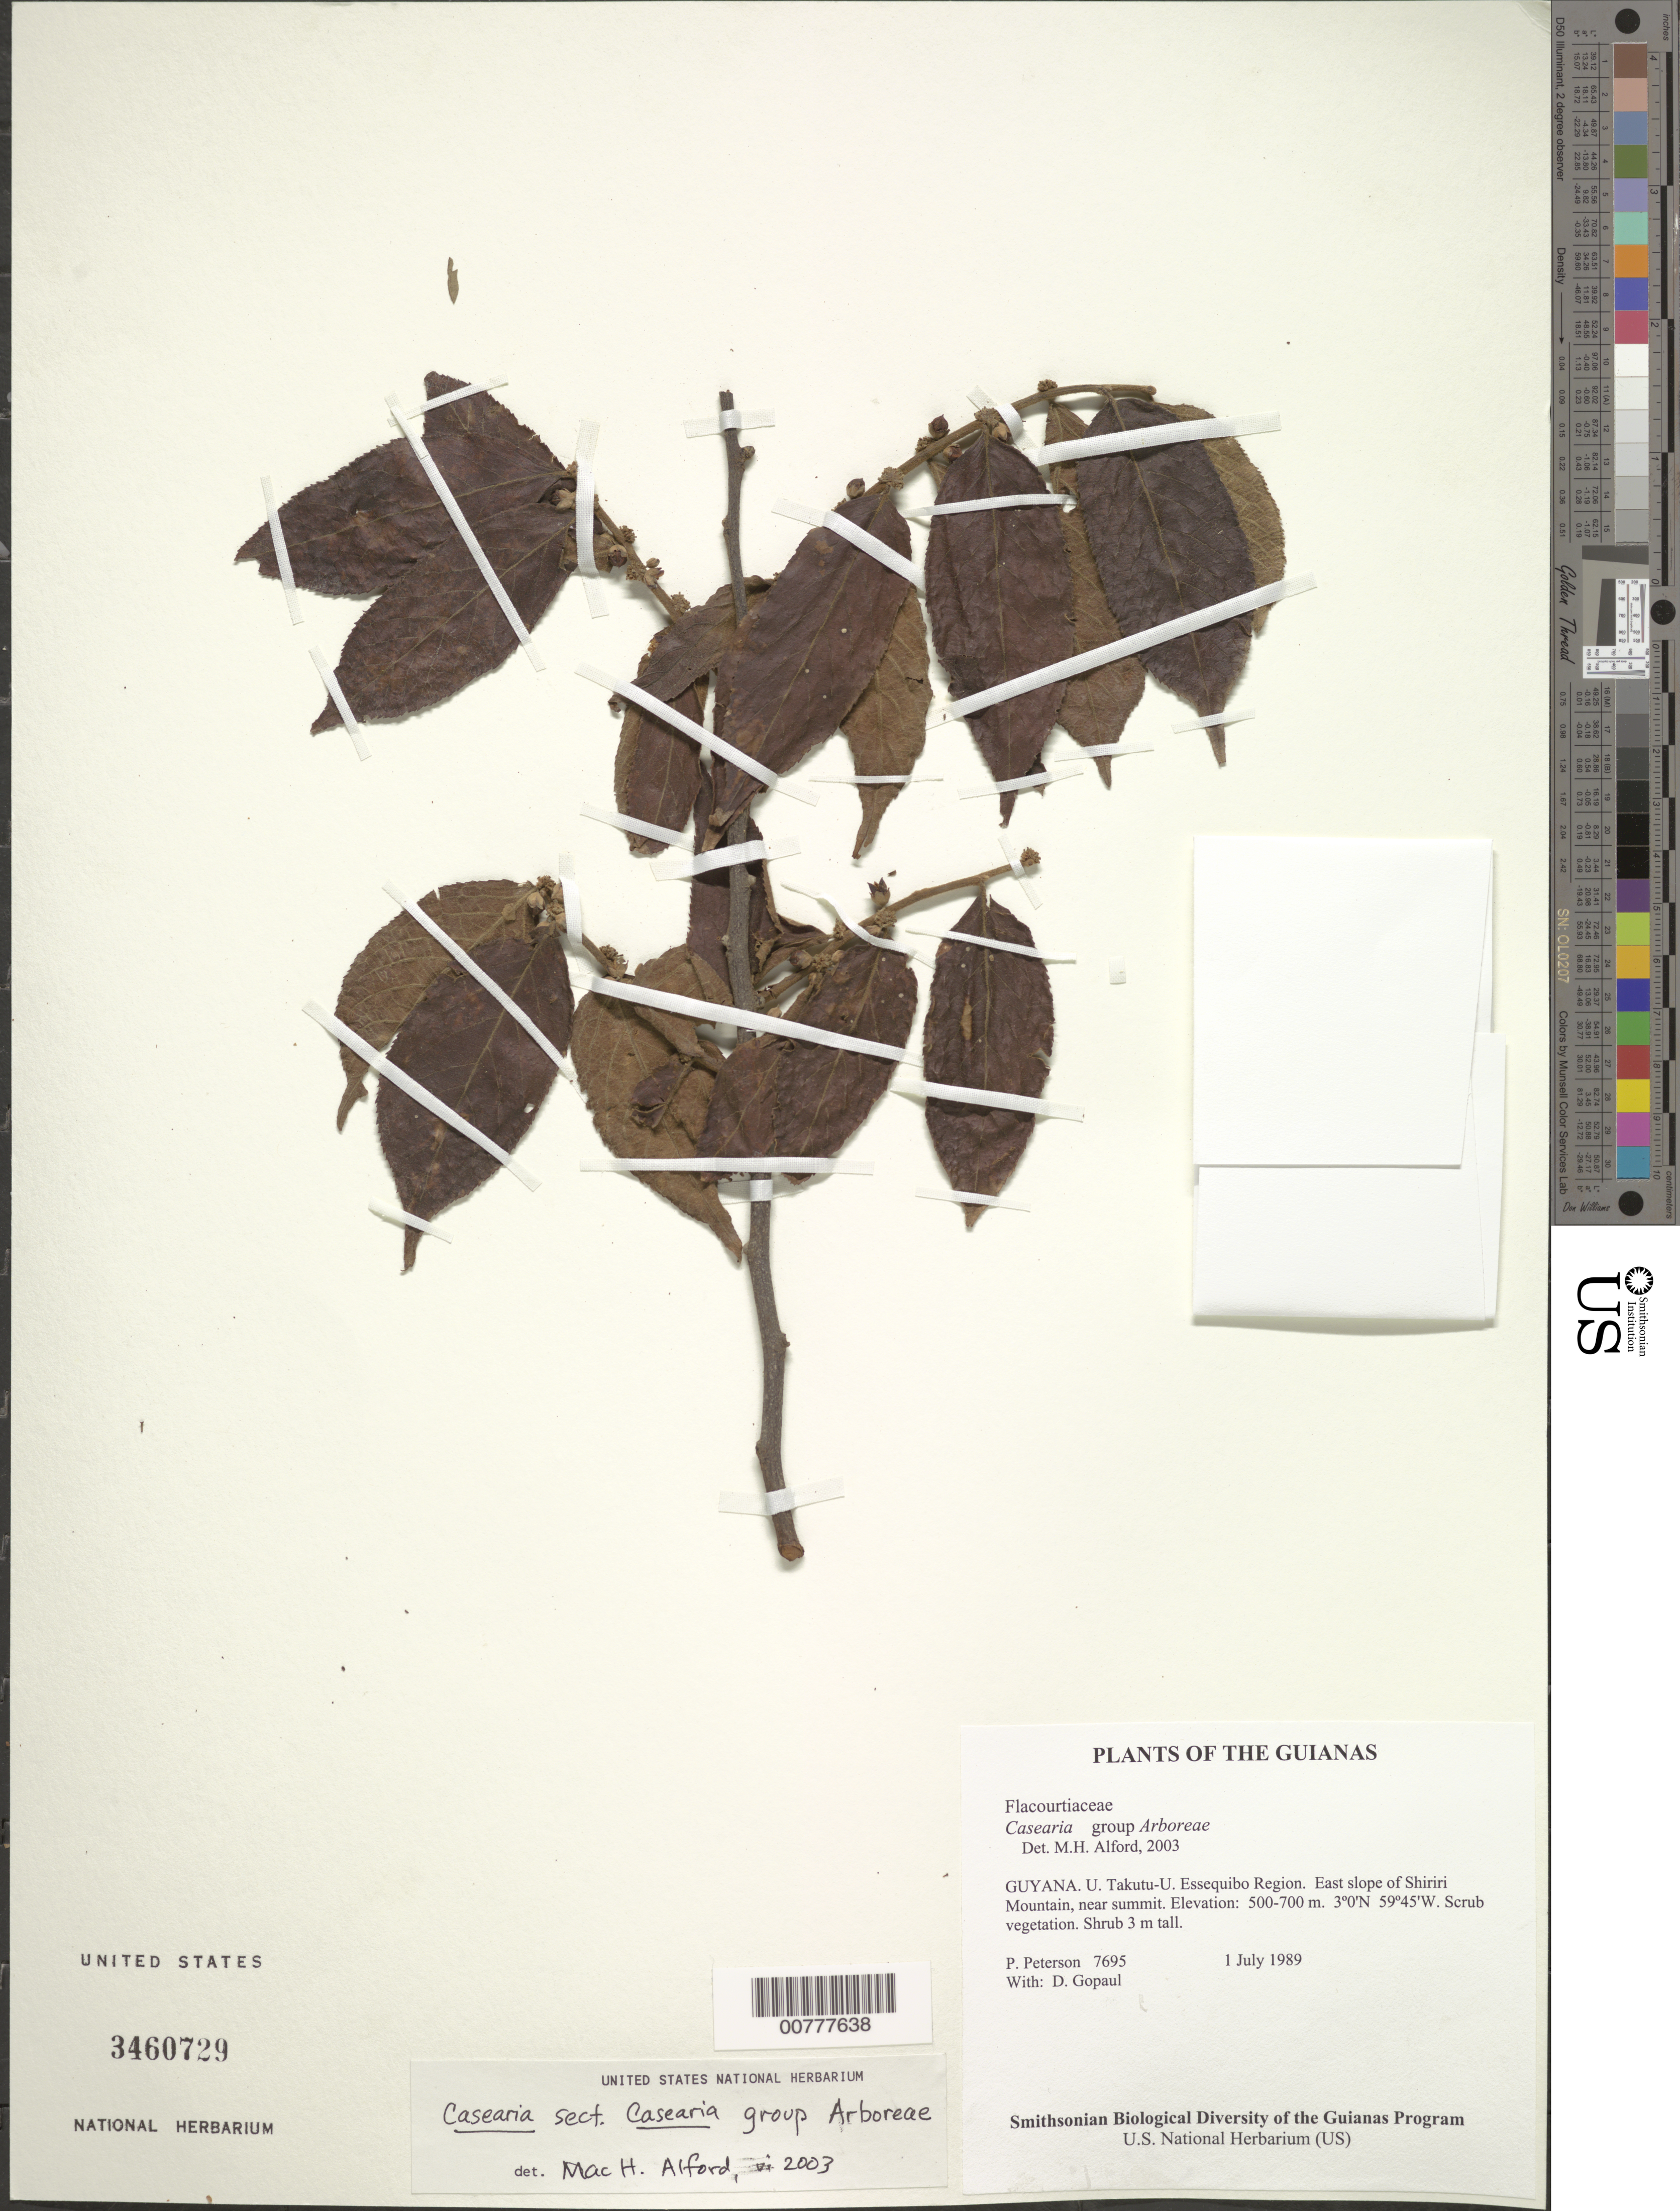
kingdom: Plantae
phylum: Tracheophyta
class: Magnoliopsida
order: Malpighiales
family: Salicaceae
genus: Casearia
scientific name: Casearia sp.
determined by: Alford, Mac Haverson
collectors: P. M. Peterson & D. Gopaul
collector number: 7695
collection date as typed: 1 July 1989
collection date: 1989-07-01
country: Guyana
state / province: U. Takutu-U. Essequibo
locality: East slope of Shiriri Mountain, near summit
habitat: Scrub vegetation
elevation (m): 500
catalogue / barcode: US 3460729